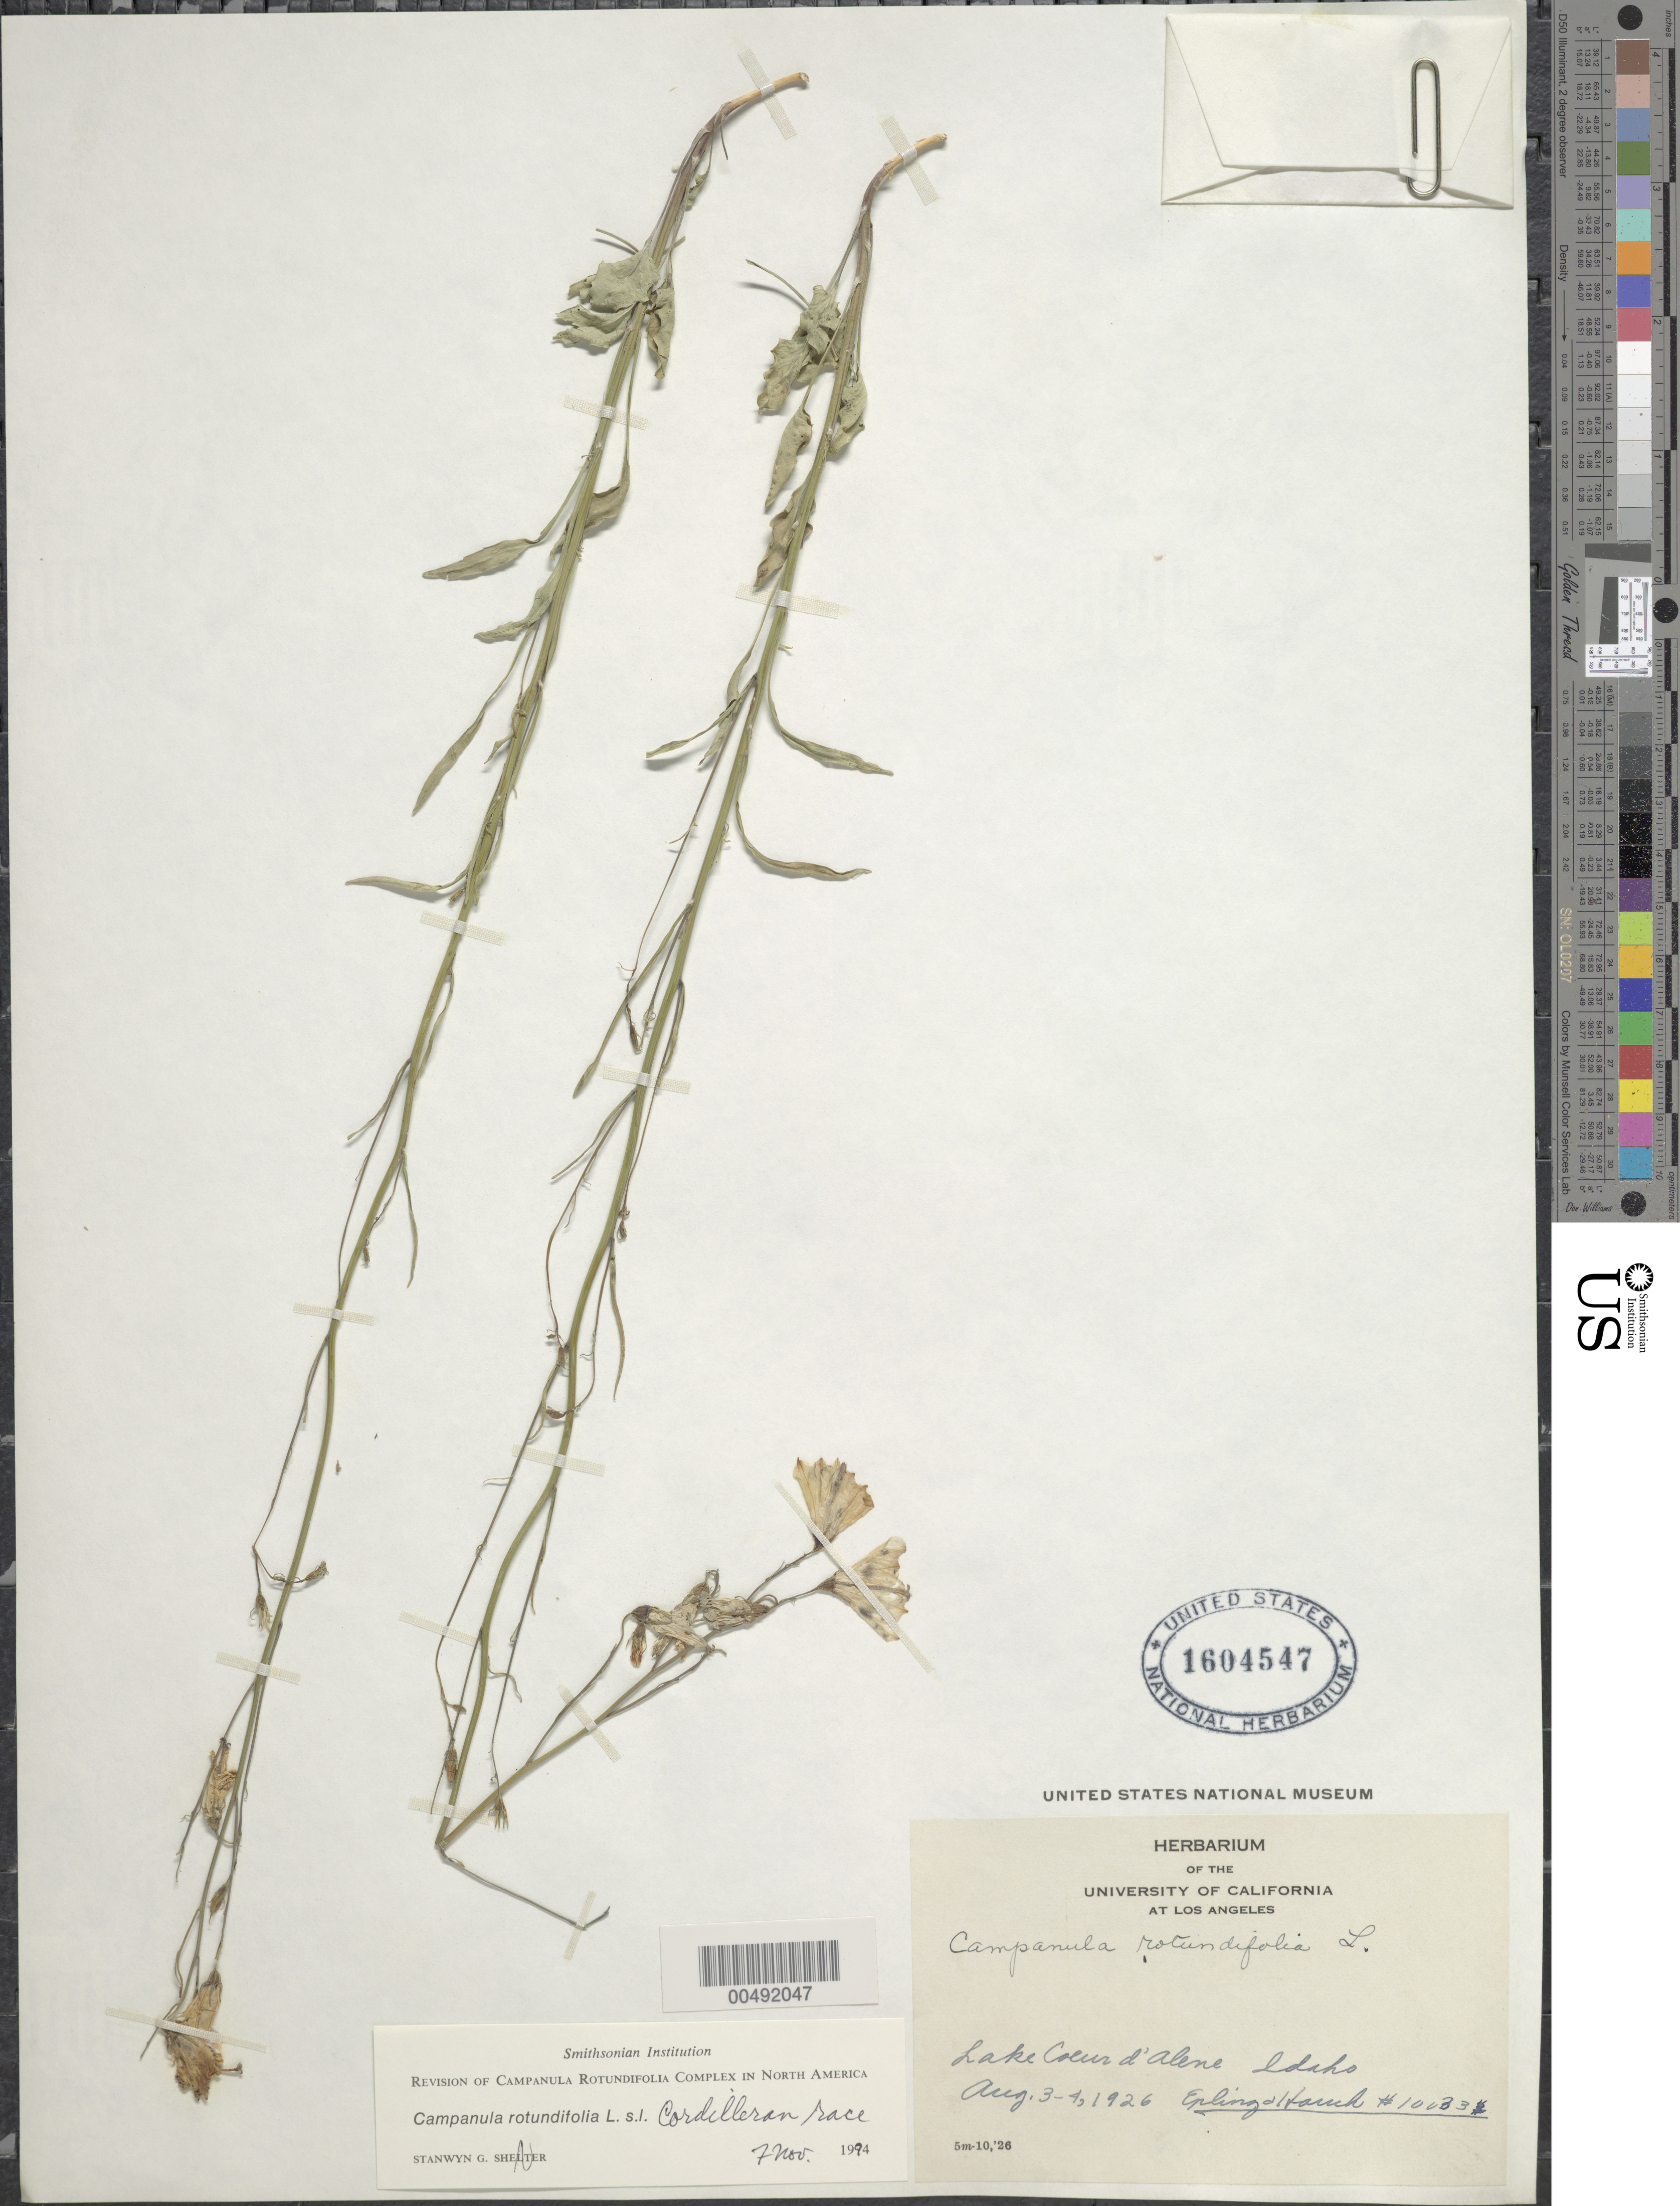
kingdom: Plantae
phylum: Tracheophyta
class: Magnoliopsida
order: Asterales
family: Campanulaceae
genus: Campanula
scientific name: Campanula rotundifolia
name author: L.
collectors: -- Epling & -. Hauch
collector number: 10033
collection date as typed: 03 Aug 1926 to 04 Aug 1926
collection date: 1926-08-03/1926-08-04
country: United States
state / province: Idaho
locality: Lake Coeur d'Alene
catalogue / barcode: US 1604547